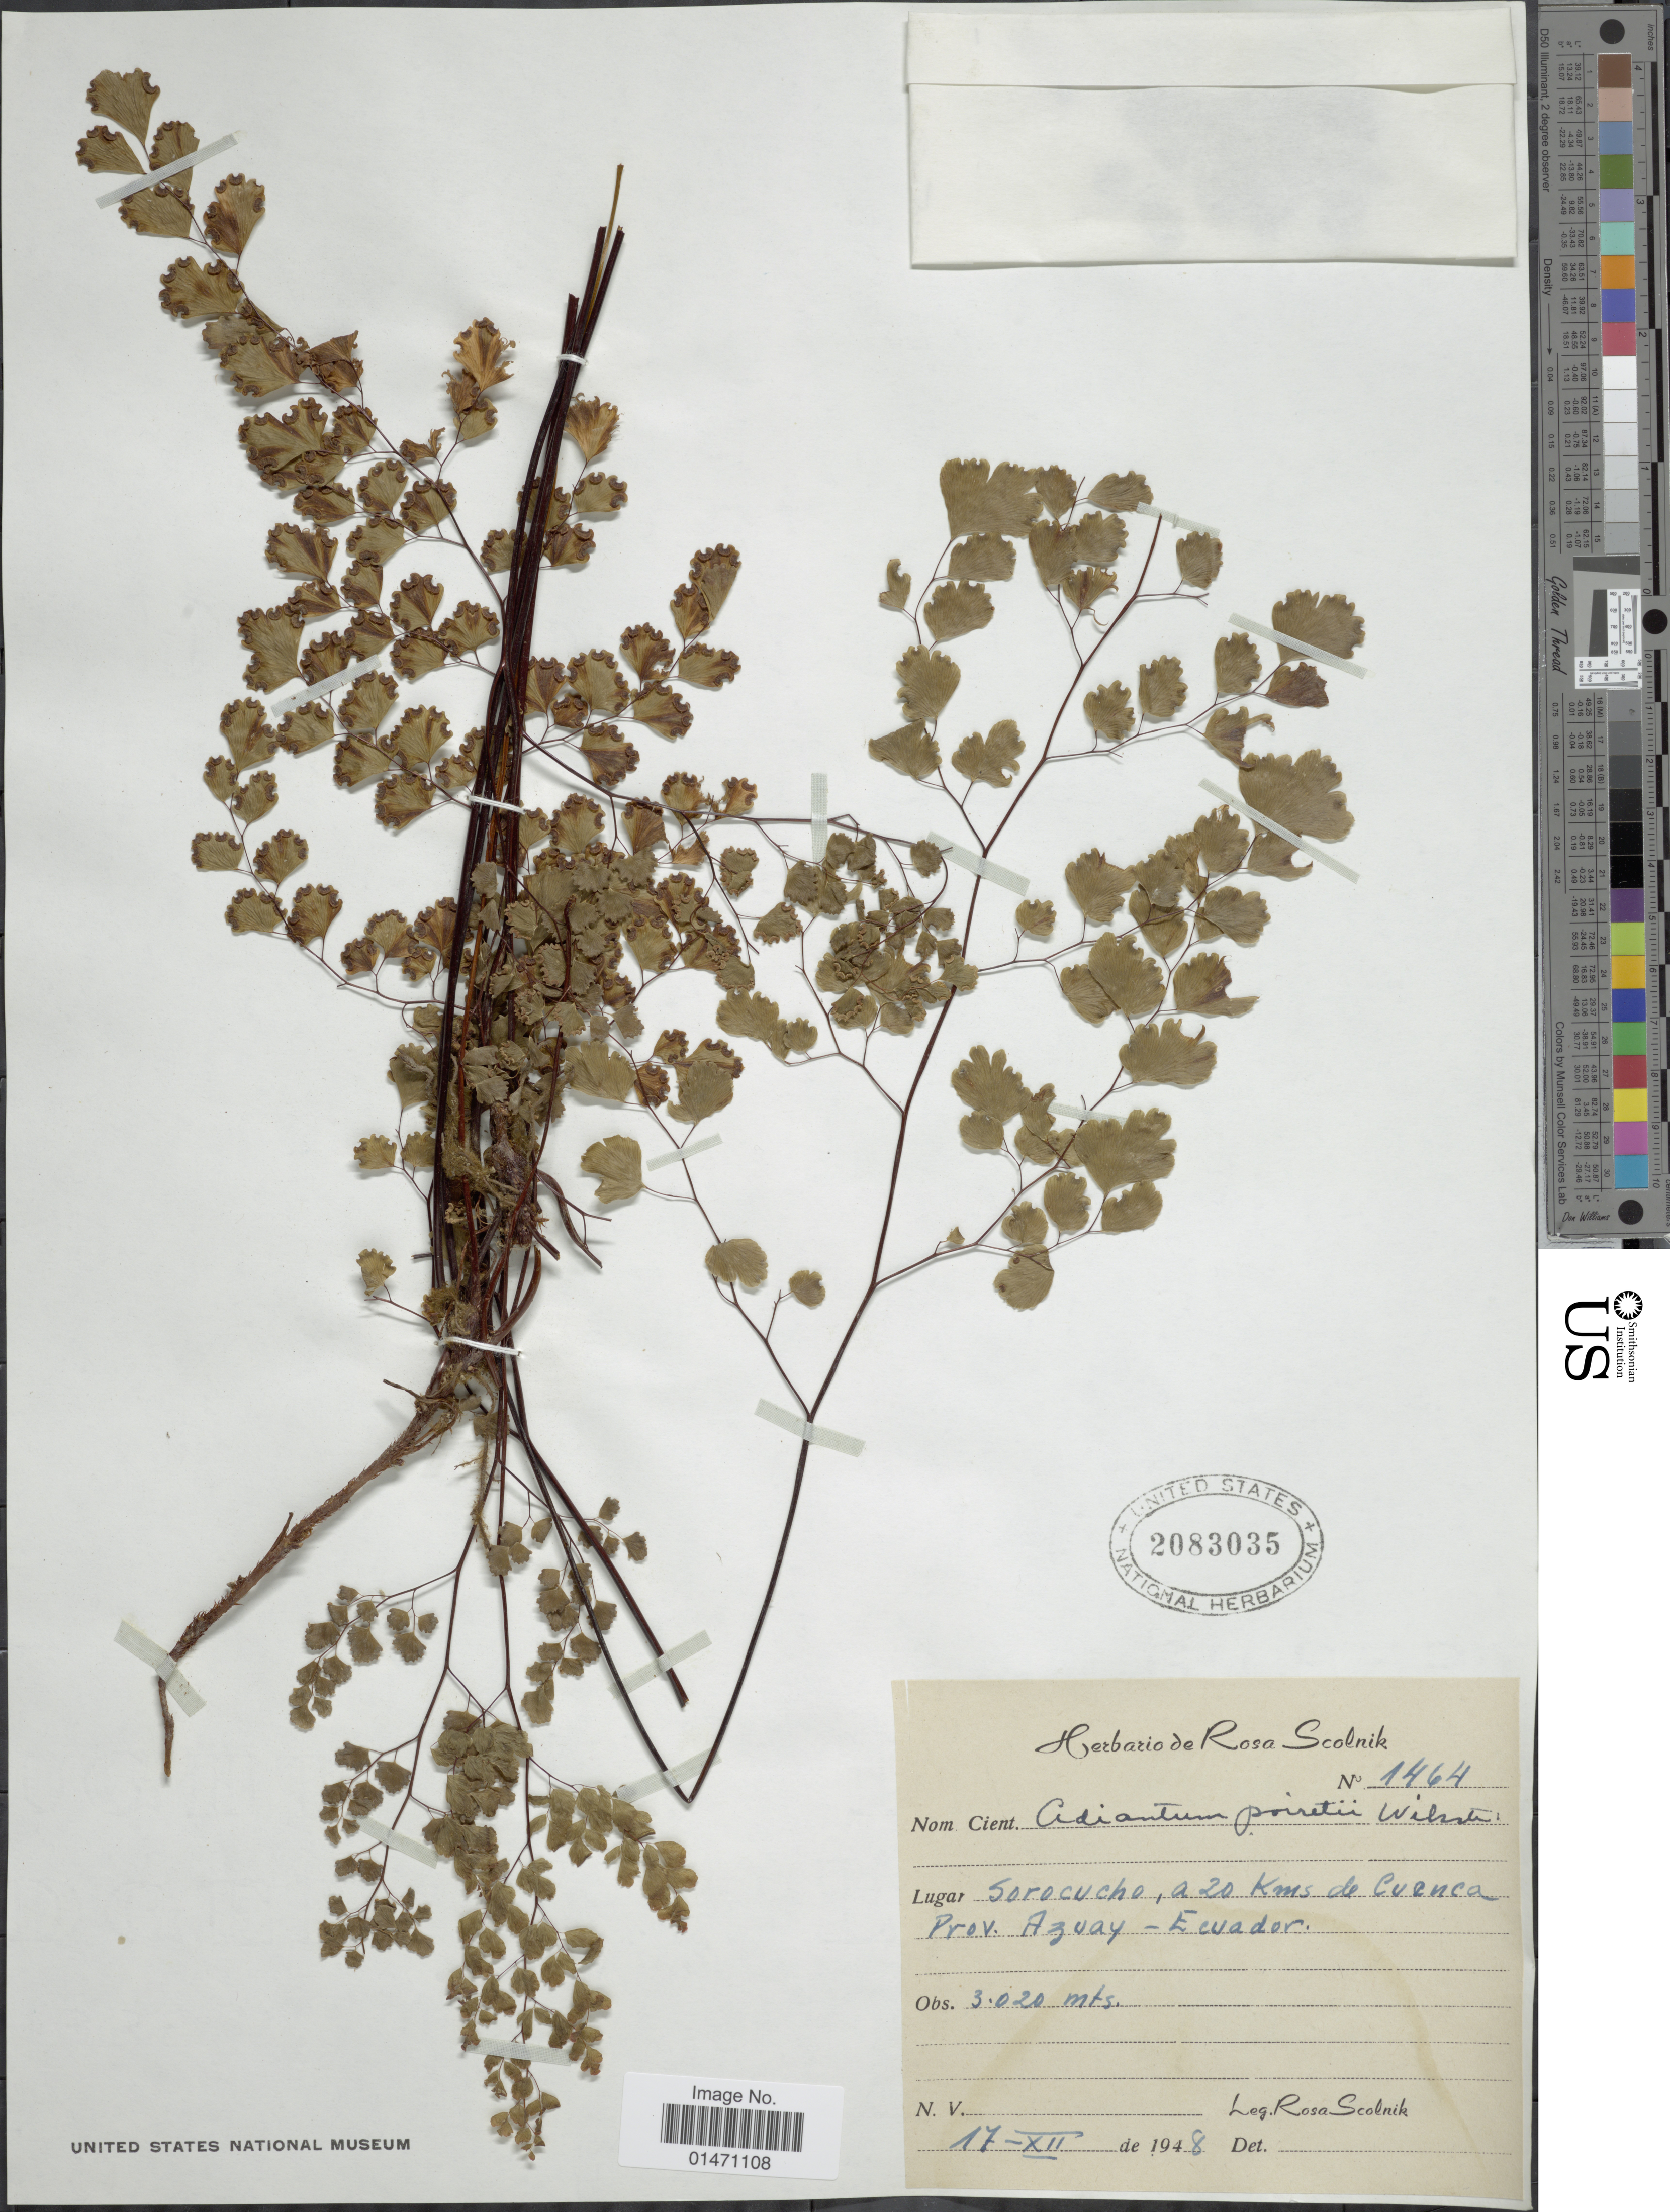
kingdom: Plantae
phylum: Tracheophyta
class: Polypodiopsida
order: Polypodiales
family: Pteridaceae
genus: Adiantum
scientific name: Adiantum poiretii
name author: Wikstr.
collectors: R. Scolnik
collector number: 1464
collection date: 1948-12-17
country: Ecuador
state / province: Azuay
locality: Sorocucho, a 20kms de Cuenca prov. Azuay-Ecuador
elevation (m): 3020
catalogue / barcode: US 2083035